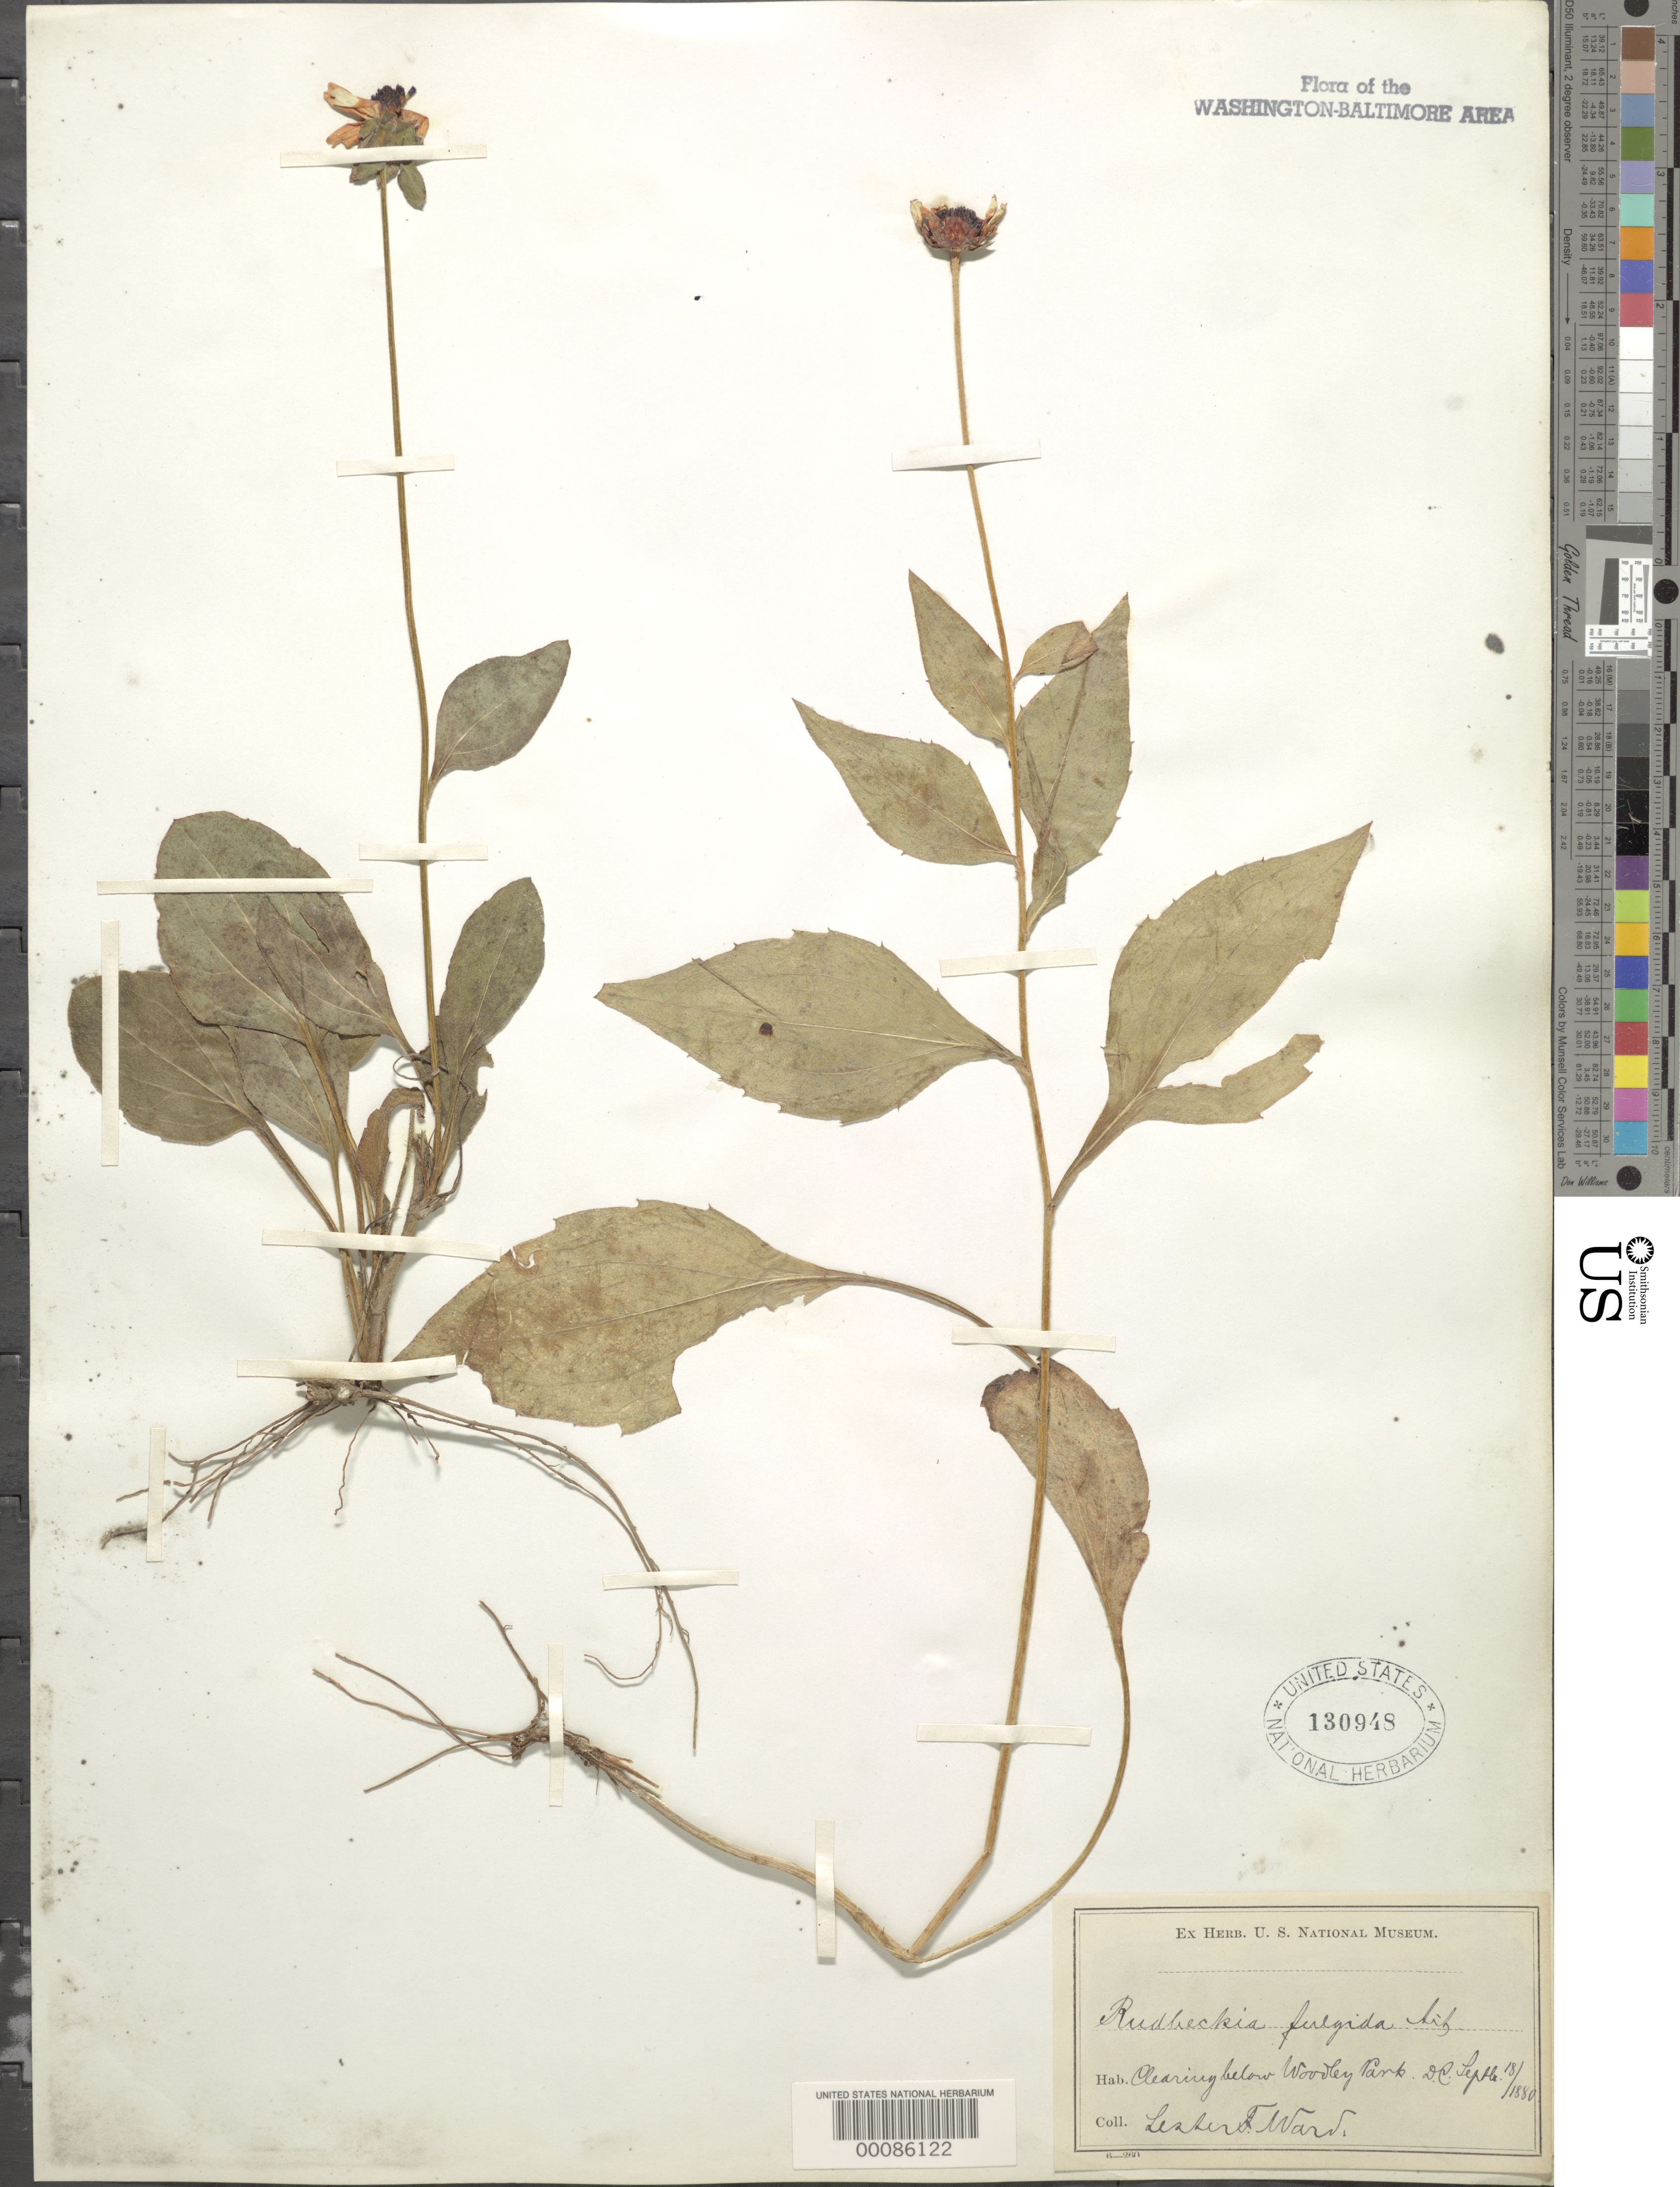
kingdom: Plantae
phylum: Tracheophyta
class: Magnoliopsida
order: Asterales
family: Asteraceae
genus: Rudbeckia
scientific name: Rudbeckia fulgida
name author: Aiton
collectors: L. F. Ward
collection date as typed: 18 Sep 1880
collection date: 1880-09-18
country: United States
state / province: District of Columbia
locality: Below Woodley Park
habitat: Clearing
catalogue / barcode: US 130948